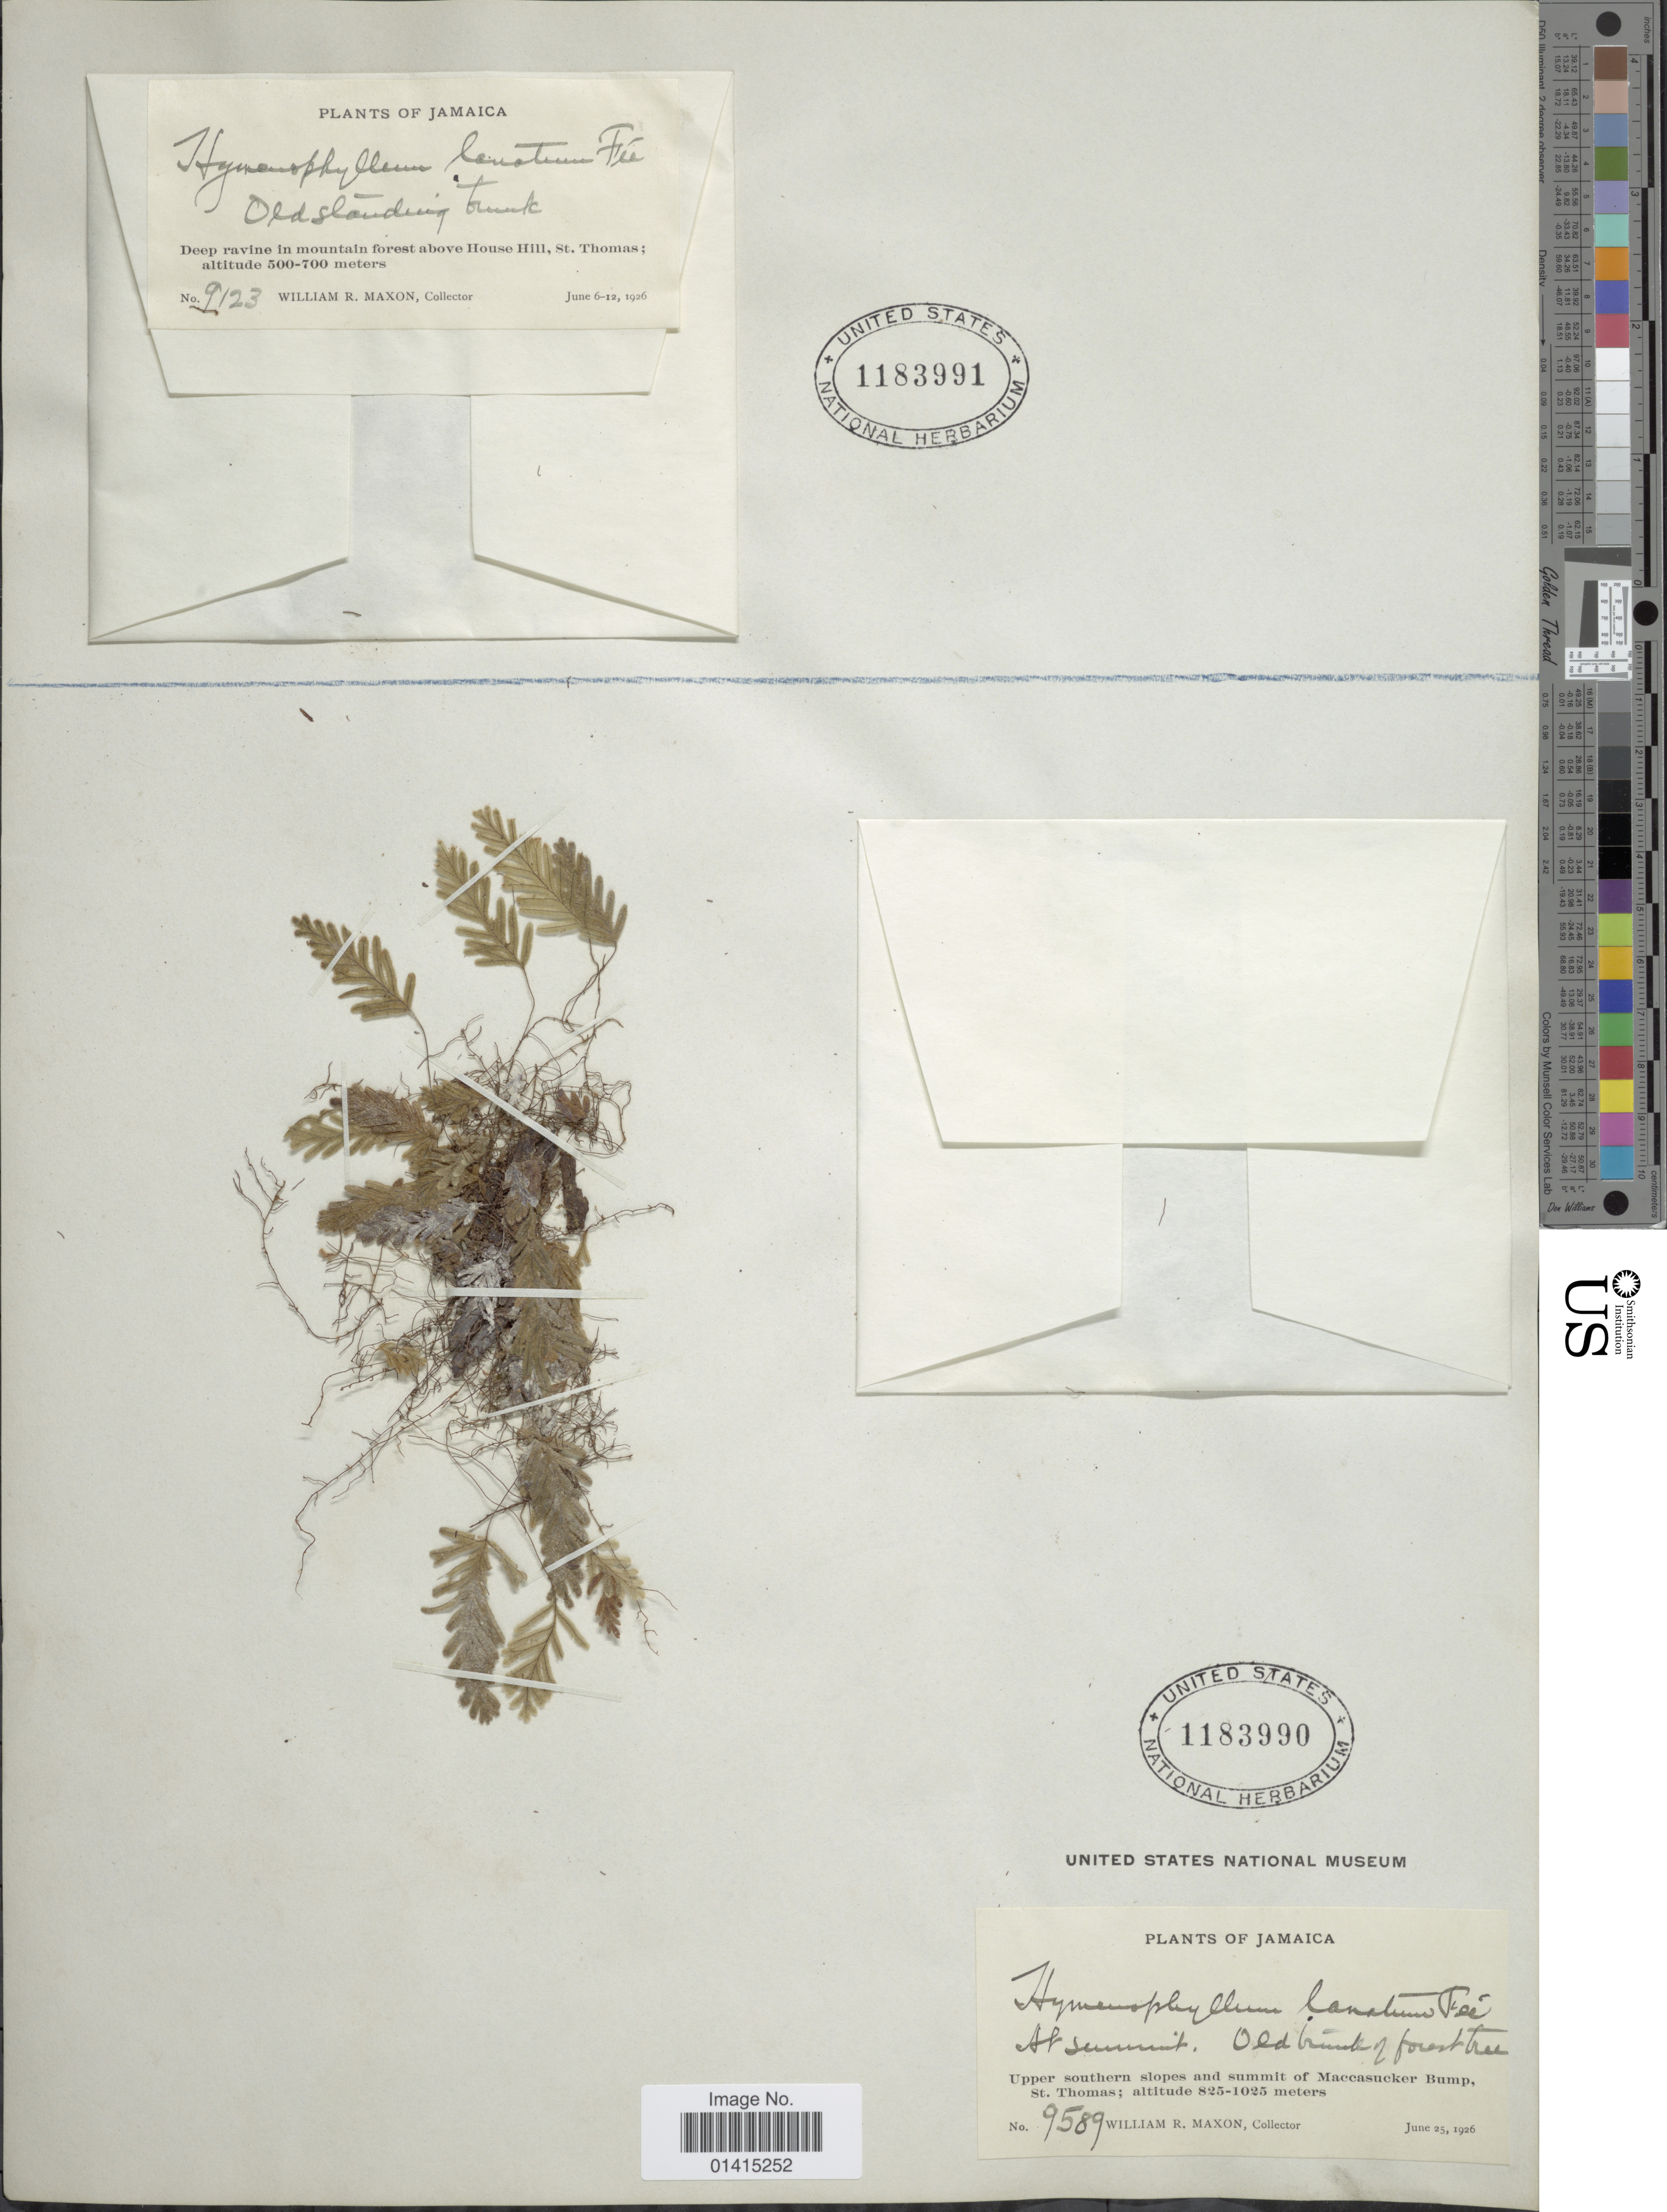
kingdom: Plantae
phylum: Tracheophyta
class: Polypodiopsida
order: Hymenophyllales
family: Hymenophyllaceae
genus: Hymenophyllum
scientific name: Hymenophyllum lanatum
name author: Fée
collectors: W. R. Maxon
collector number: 9589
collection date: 1926-06-25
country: Jamaica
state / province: Saint Thomas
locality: Upper southern slopes and summit of Maccasucker Bump, St. Thomas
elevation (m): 825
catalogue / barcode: US 1183990